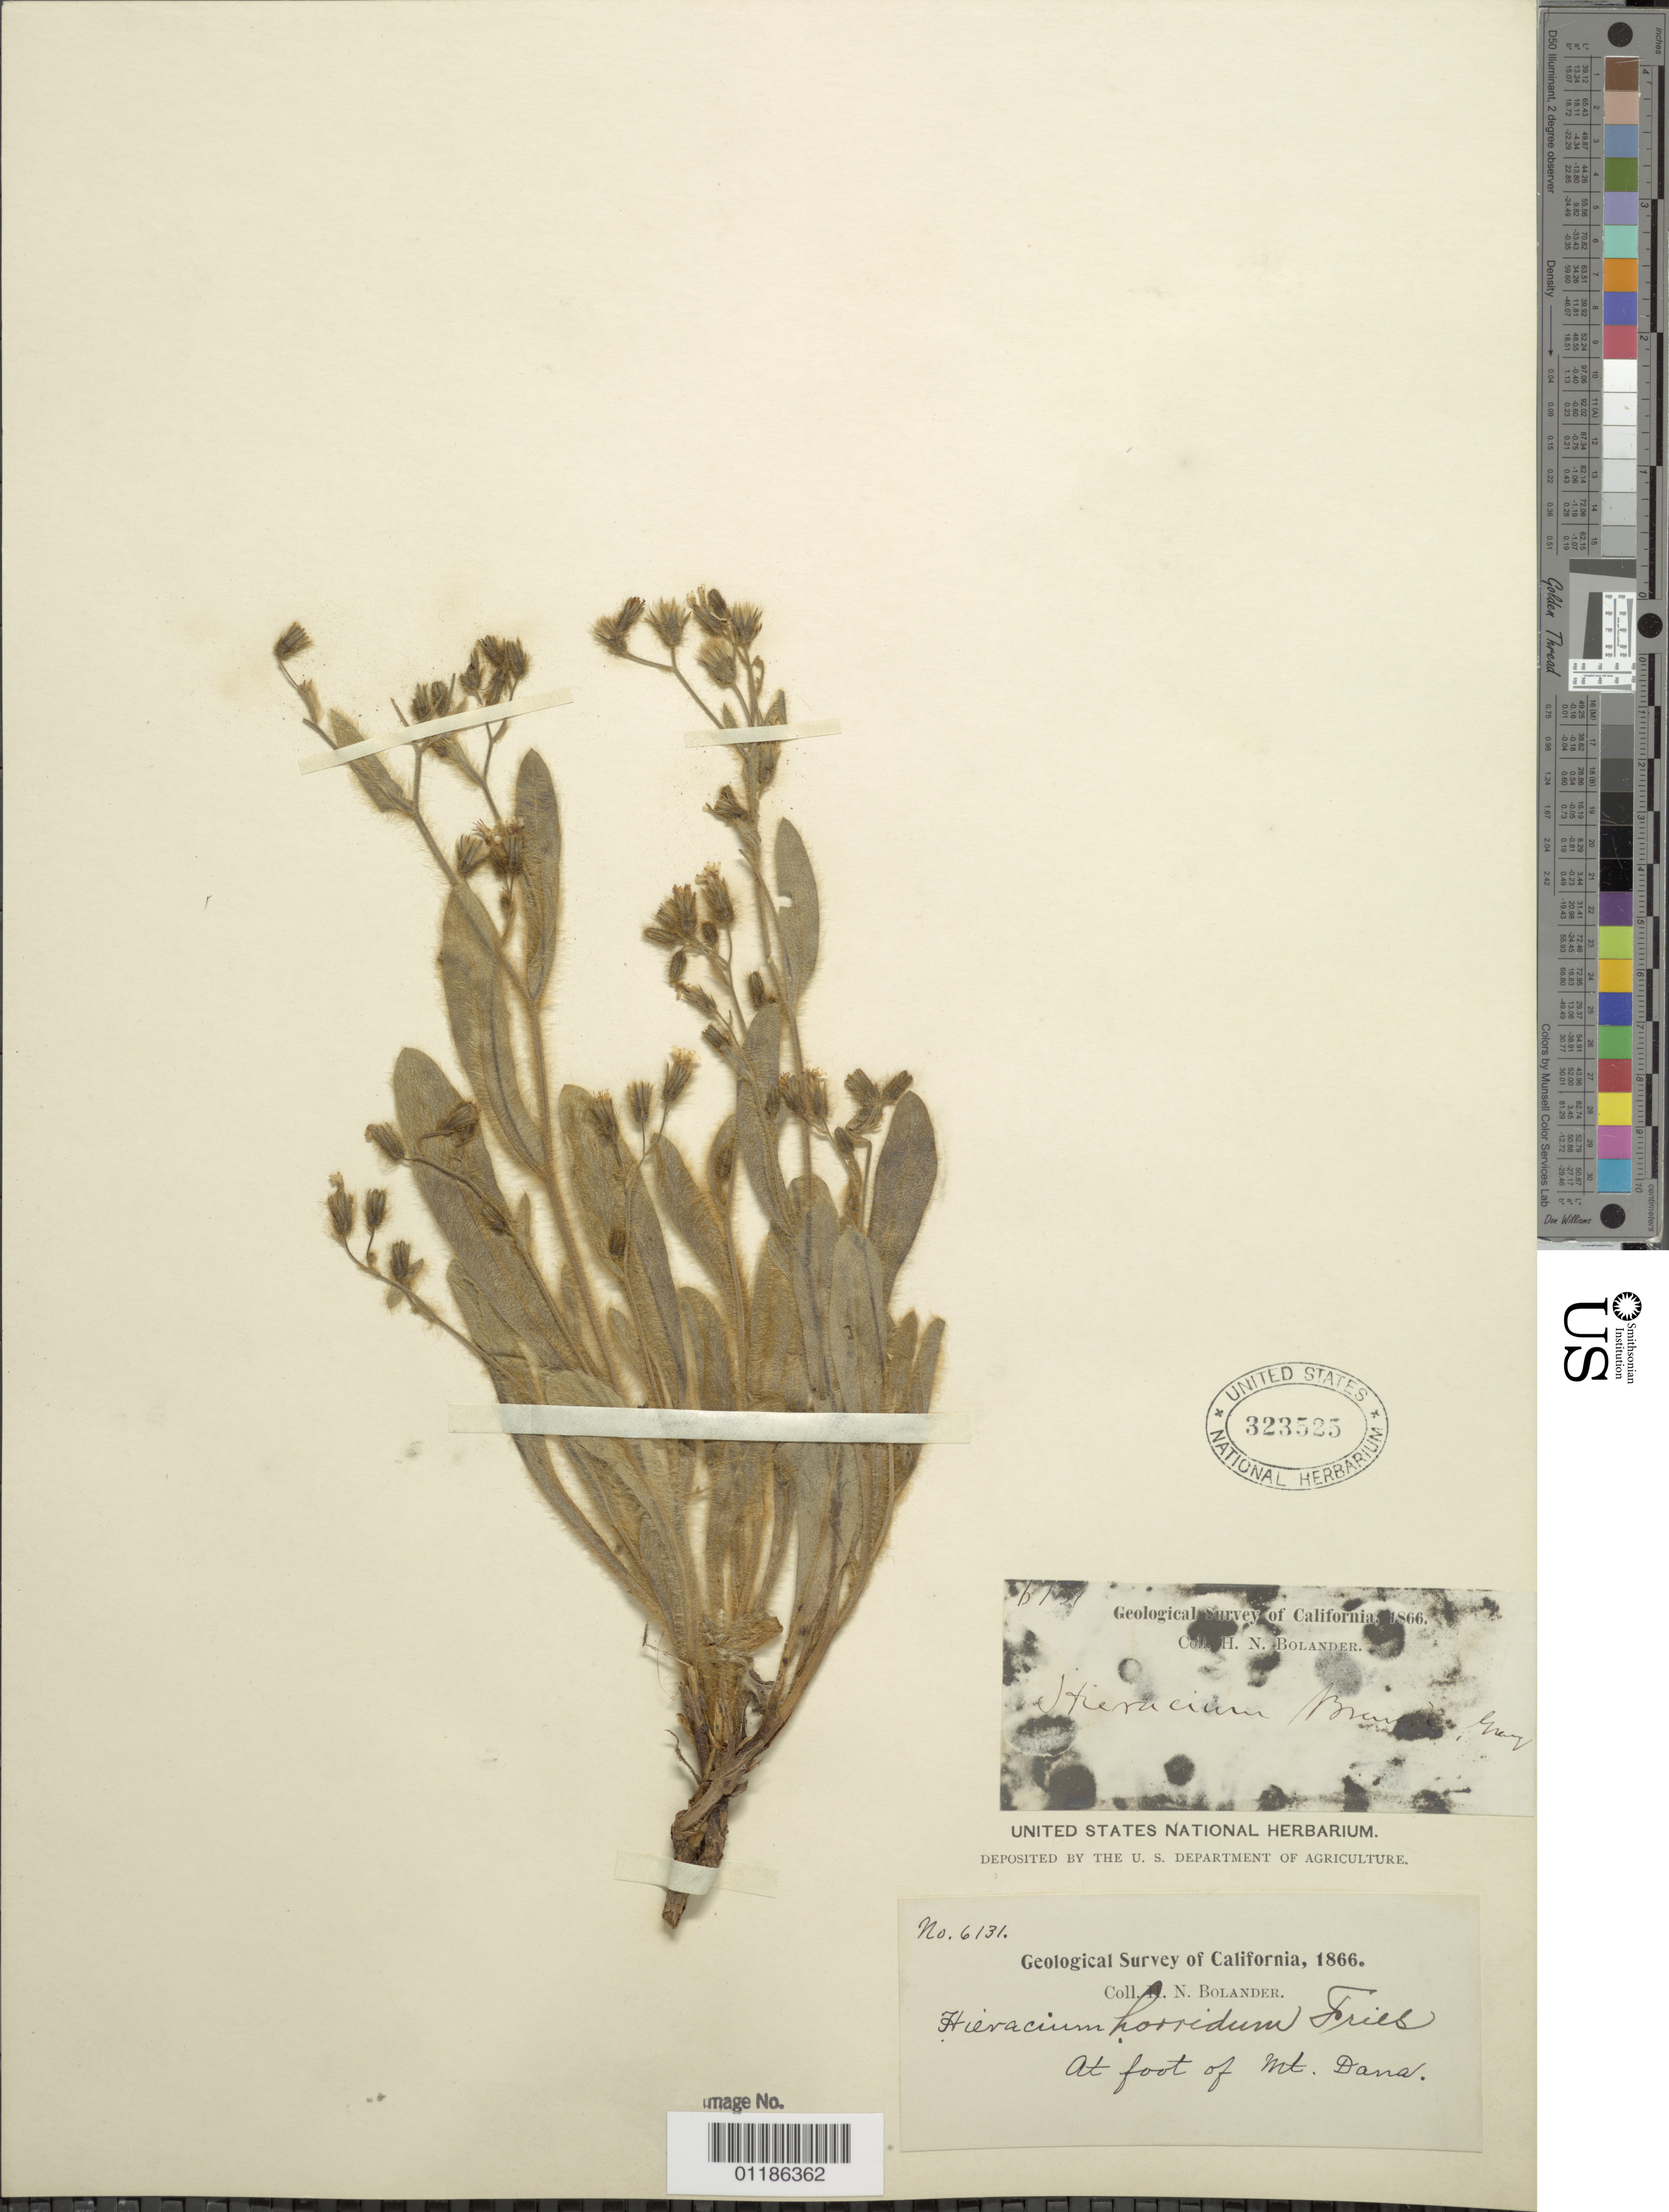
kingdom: Plantae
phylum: Tracheophyta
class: Magnoliopsida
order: Asterales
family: Asteraceae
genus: Hieracium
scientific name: Hieracium horridum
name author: Fr.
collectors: H. Bolander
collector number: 6131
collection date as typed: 1866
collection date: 1866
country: United States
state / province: California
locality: at foot of Mt. Dana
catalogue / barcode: US 323525